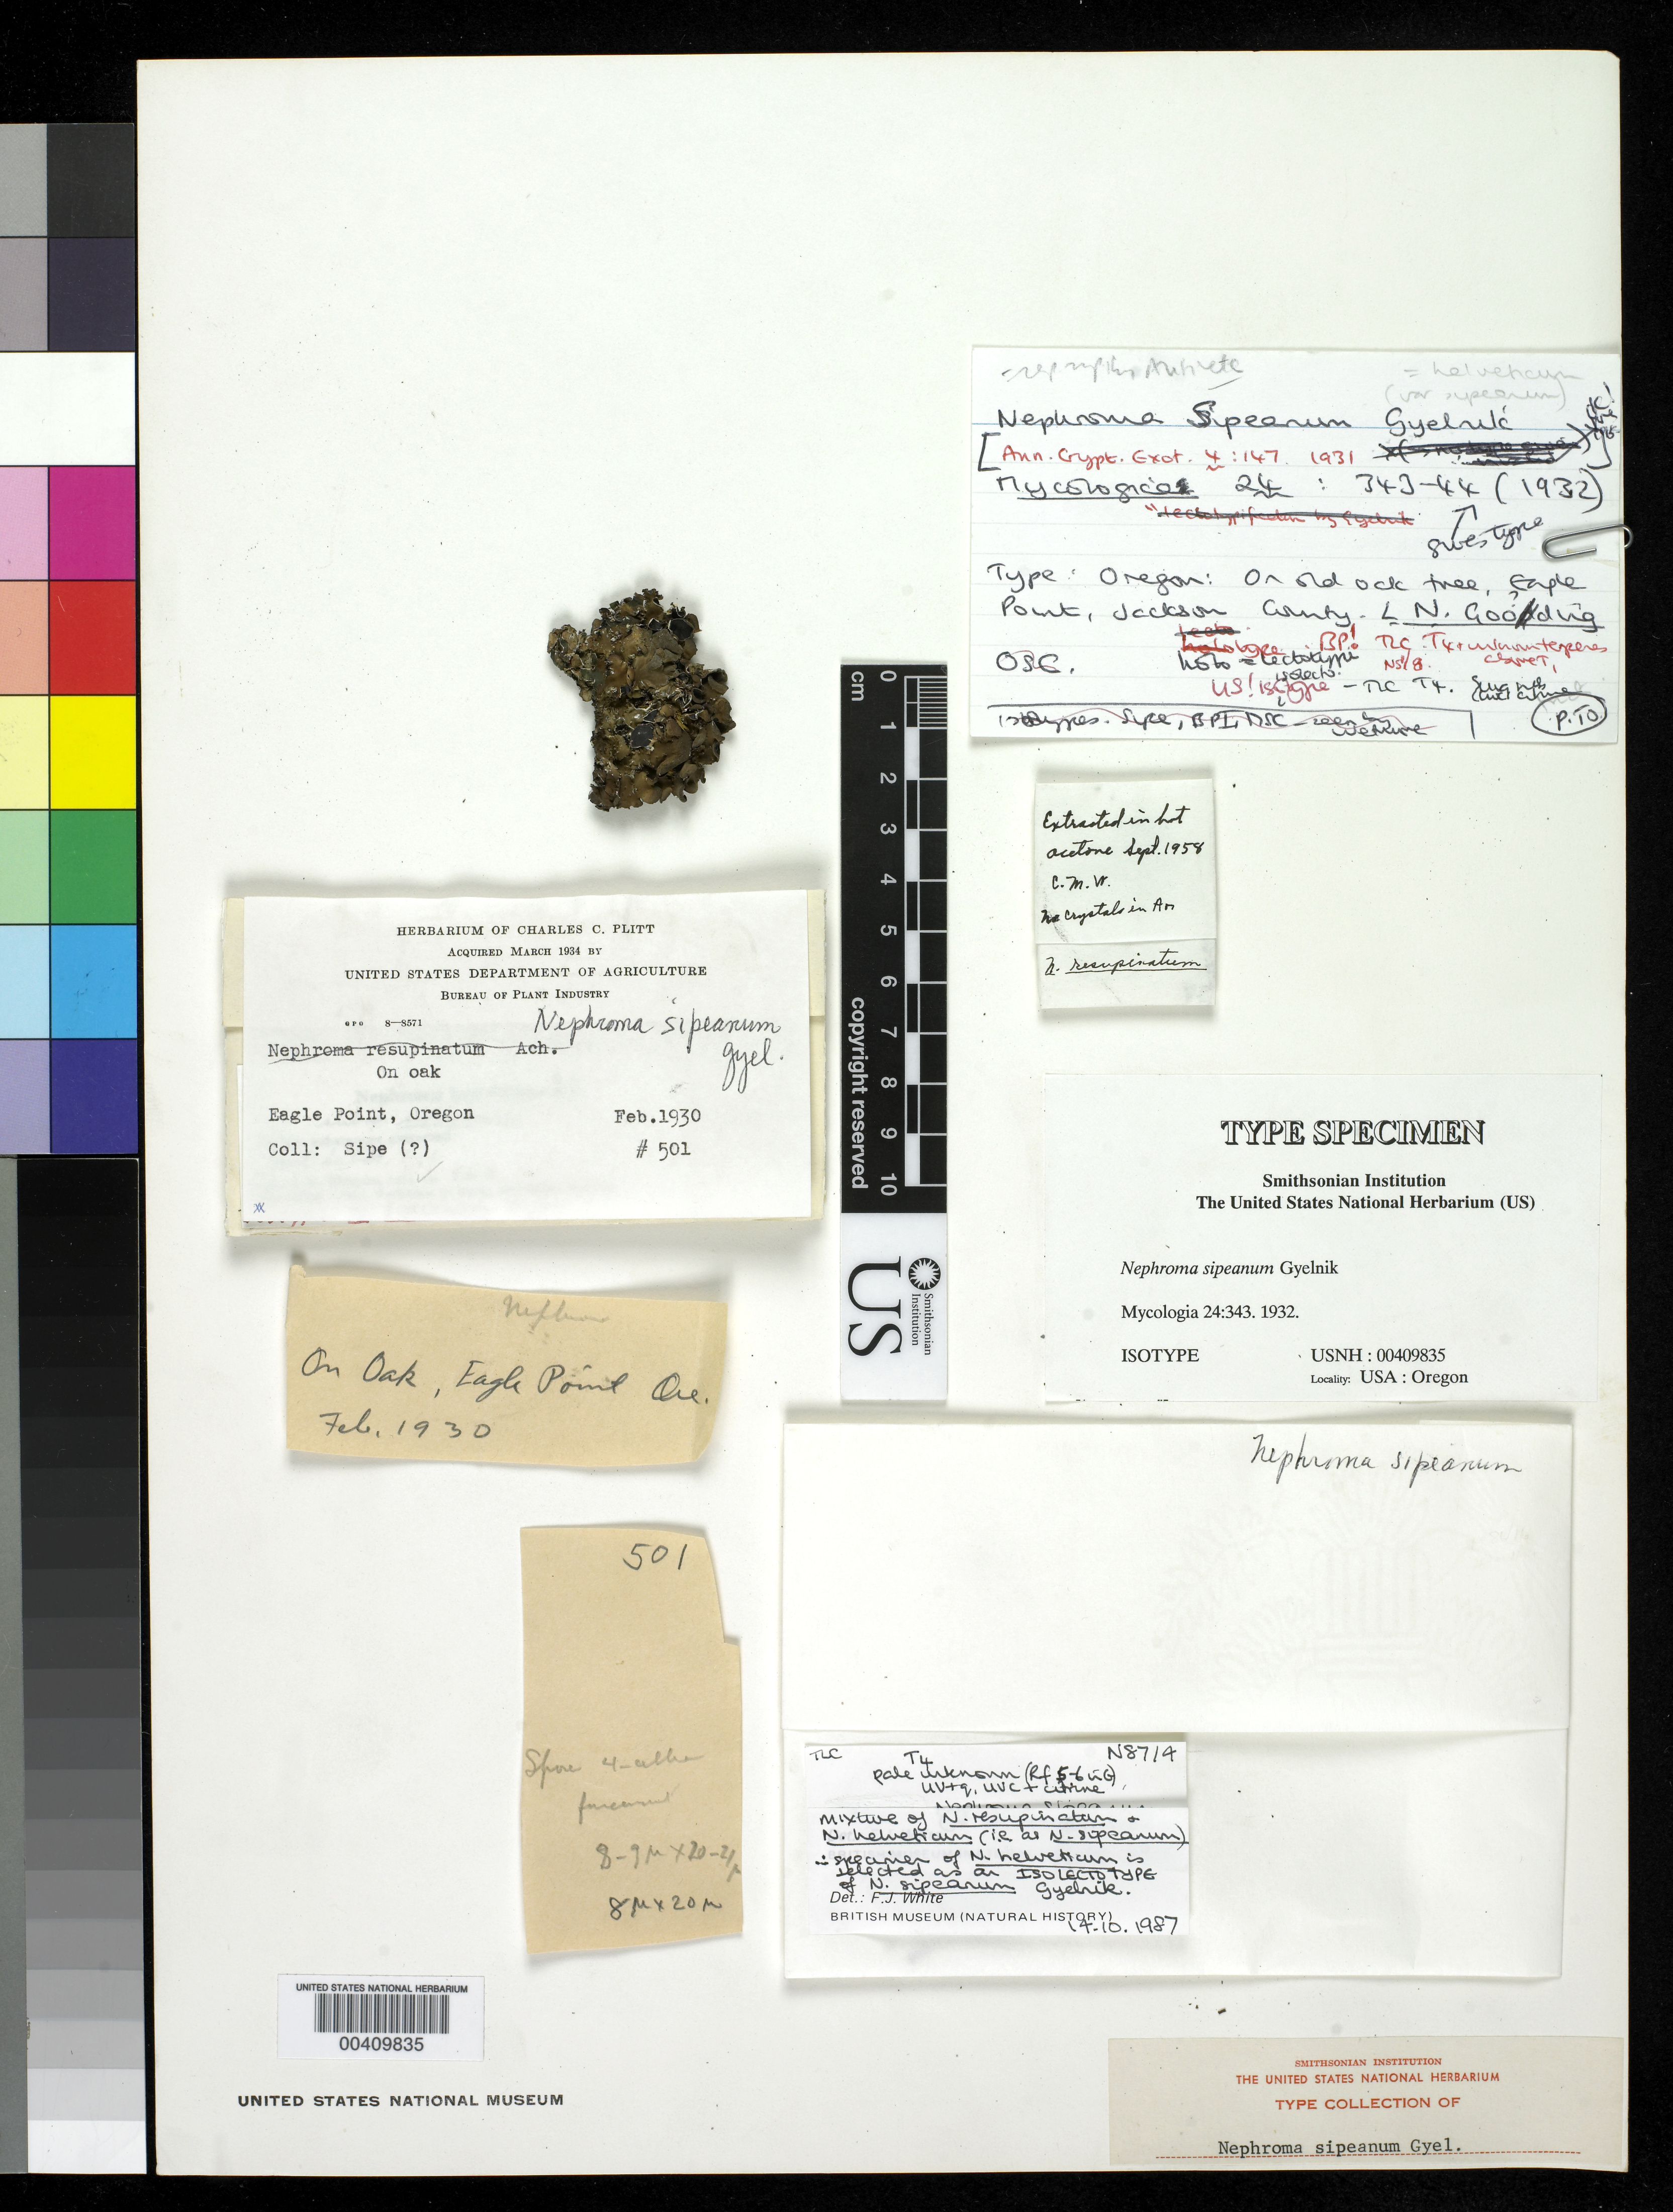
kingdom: Fungi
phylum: Ascomycota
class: Lecanoromycetes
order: Peltigerales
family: Nephromataceae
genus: Nephroma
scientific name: Nephroma sipeanum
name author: Gyeln.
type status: Isotype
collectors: L. N. Goodding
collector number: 501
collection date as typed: Feb 1930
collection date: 1930-02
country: United States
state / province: Oregon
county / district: Jackson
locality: Eagle Point.